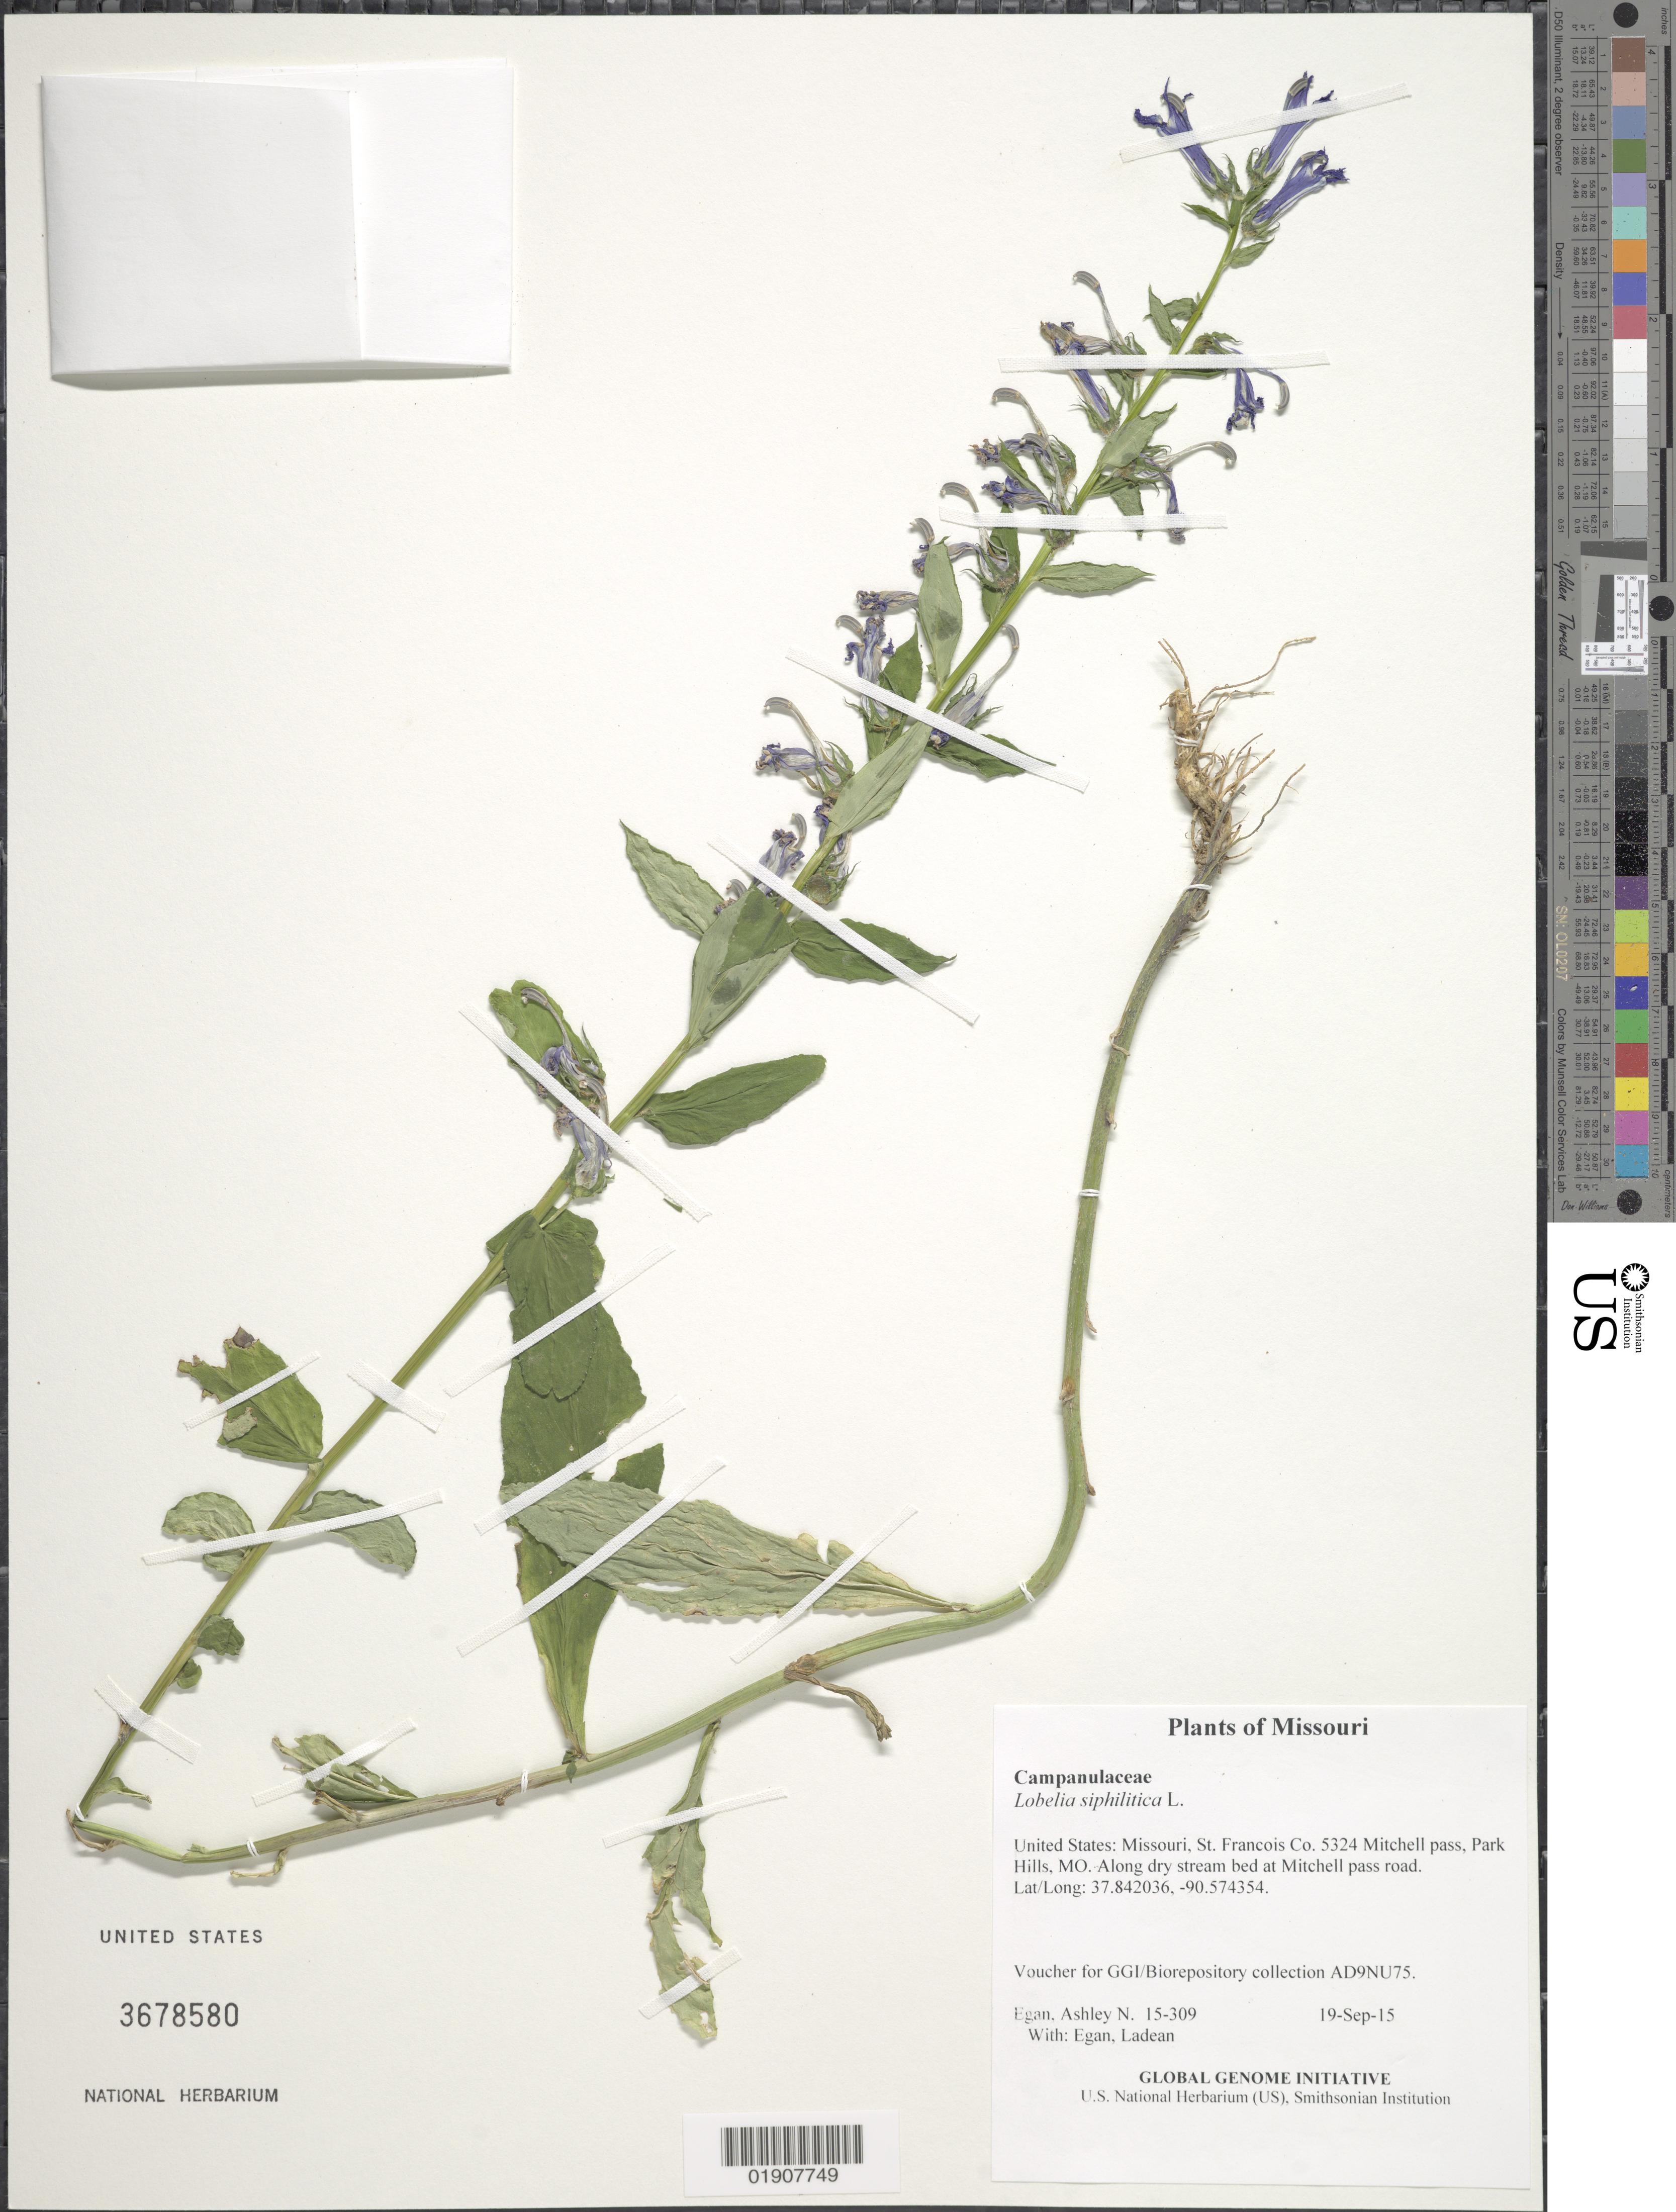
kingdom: Plantae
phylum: Tracheophyta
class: Magnoliopsida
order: Asterales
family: Campanulaceae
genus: Lobelia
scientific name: Lobelia siphilitica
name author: L.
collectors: A. N. Egan & L. Egan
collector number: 15-309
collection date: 2015-09-19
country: United States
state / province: Missouri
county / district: St. Francois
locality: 5324 Mitchell pass, Park Hills, MO. Along dry stream bed at Mitchell pass road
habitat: Juniperus, Sea Oats,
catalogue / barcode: US 3678580